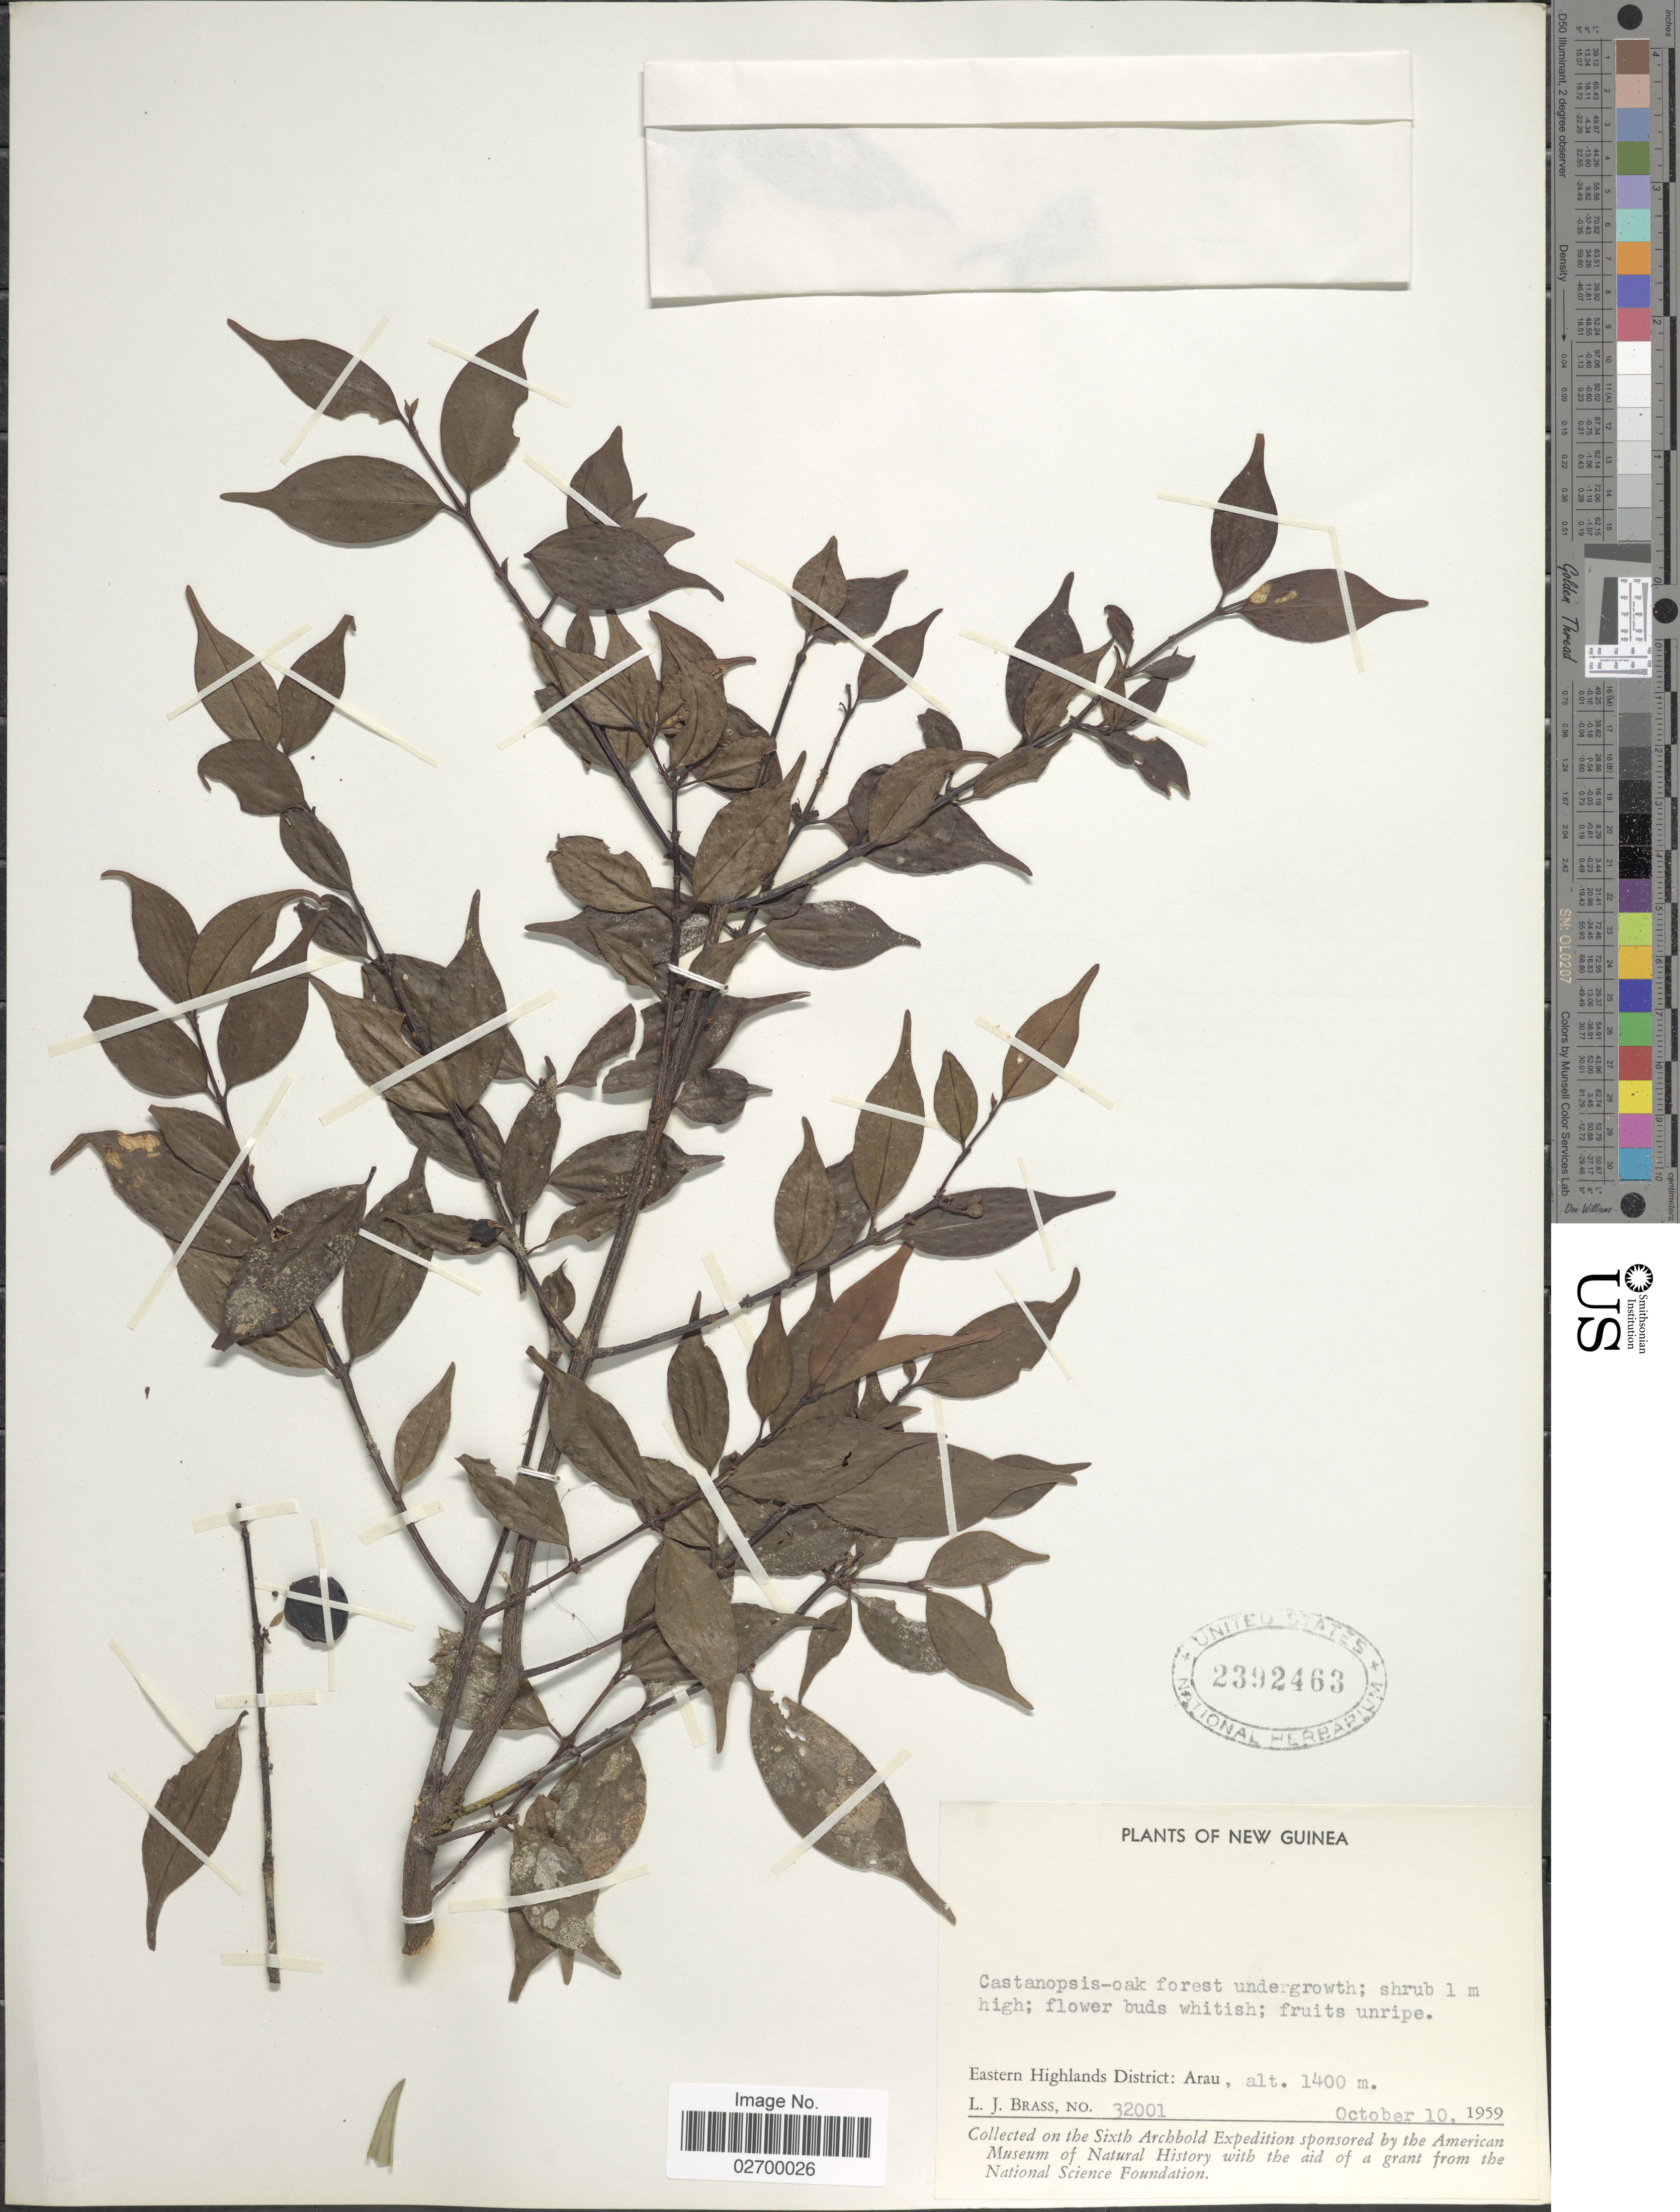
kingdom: Plantae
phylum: Tracheophyta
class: Magnoliopsida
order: Gentianales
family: Rubiaceae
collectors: L. J. Brass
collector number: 32001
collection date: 1959-10-10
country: Papua New Guinea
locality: New Guinea. Eastern Highlands District: Arau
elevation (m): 1400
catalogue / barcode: US 2392463